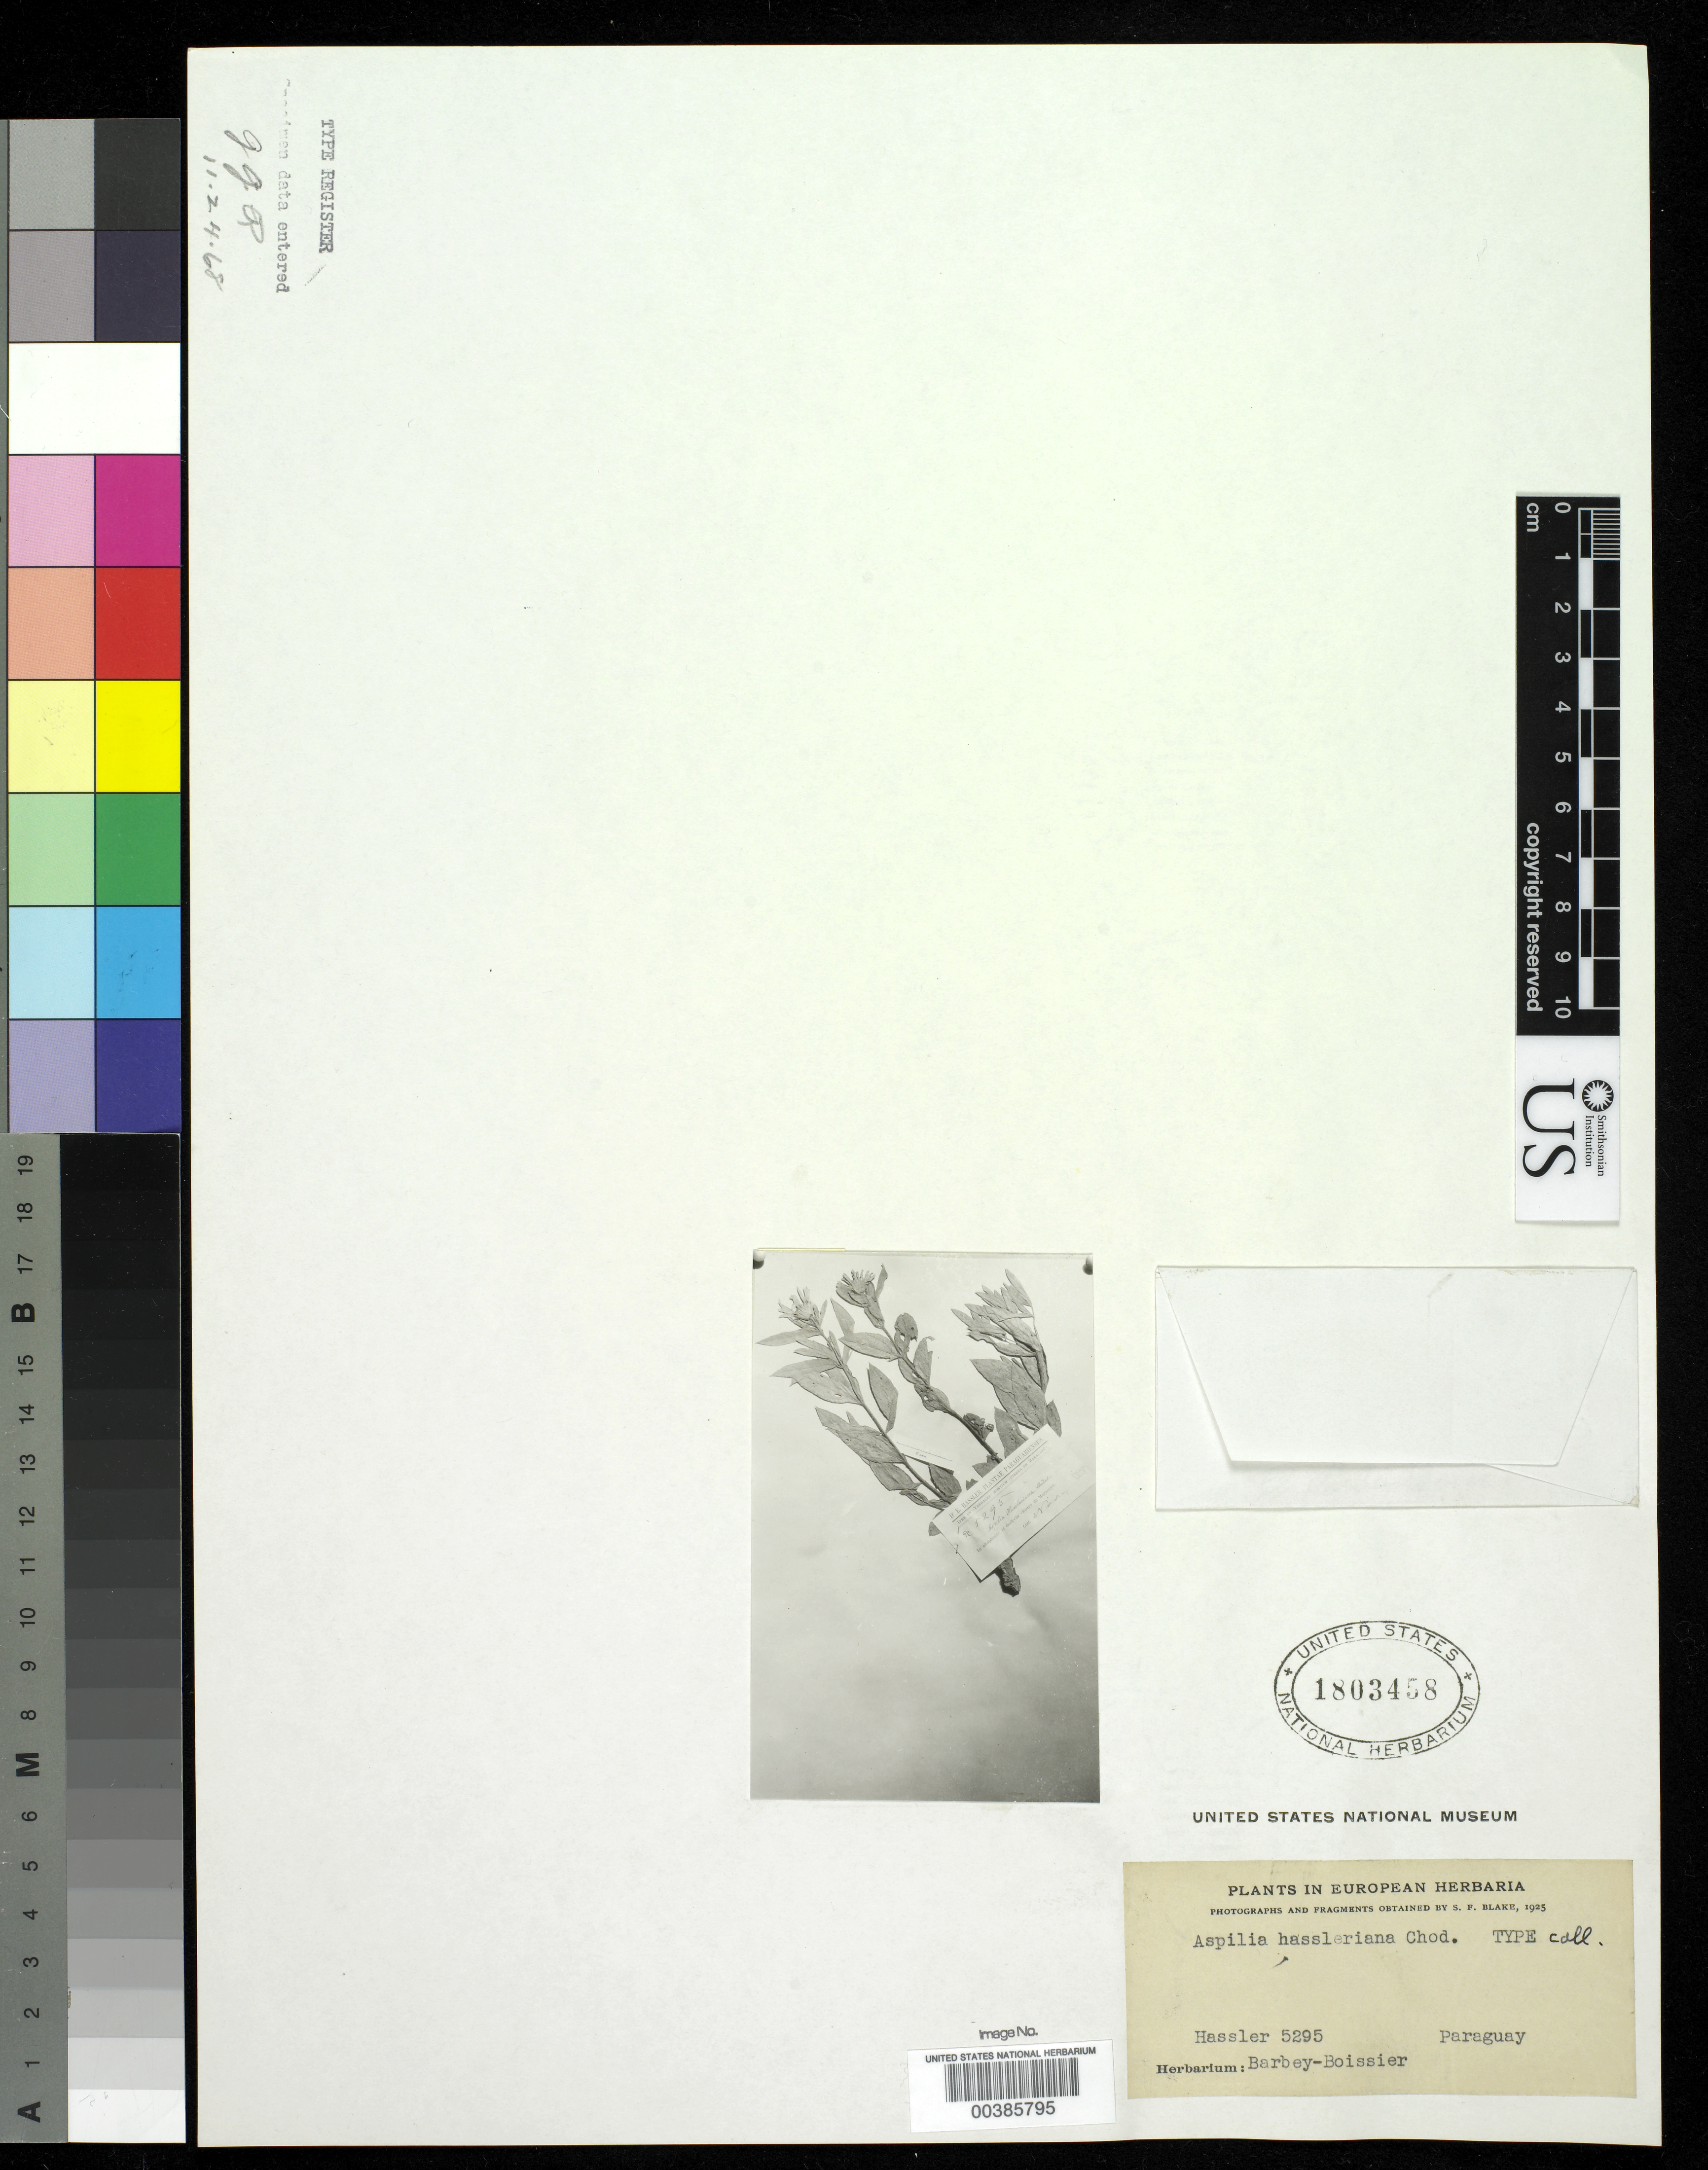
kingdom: Plantae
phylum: Tracheophyta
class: Magnoliopsida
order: Asterales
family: Asteraceae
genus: Aspilia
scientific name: Aspilia hassleriana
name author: Chodat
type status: Type Fragment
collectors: E. Hassler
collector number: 5295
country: Paraguay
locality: Sierra de Maracayu.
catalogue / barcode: US 1803458